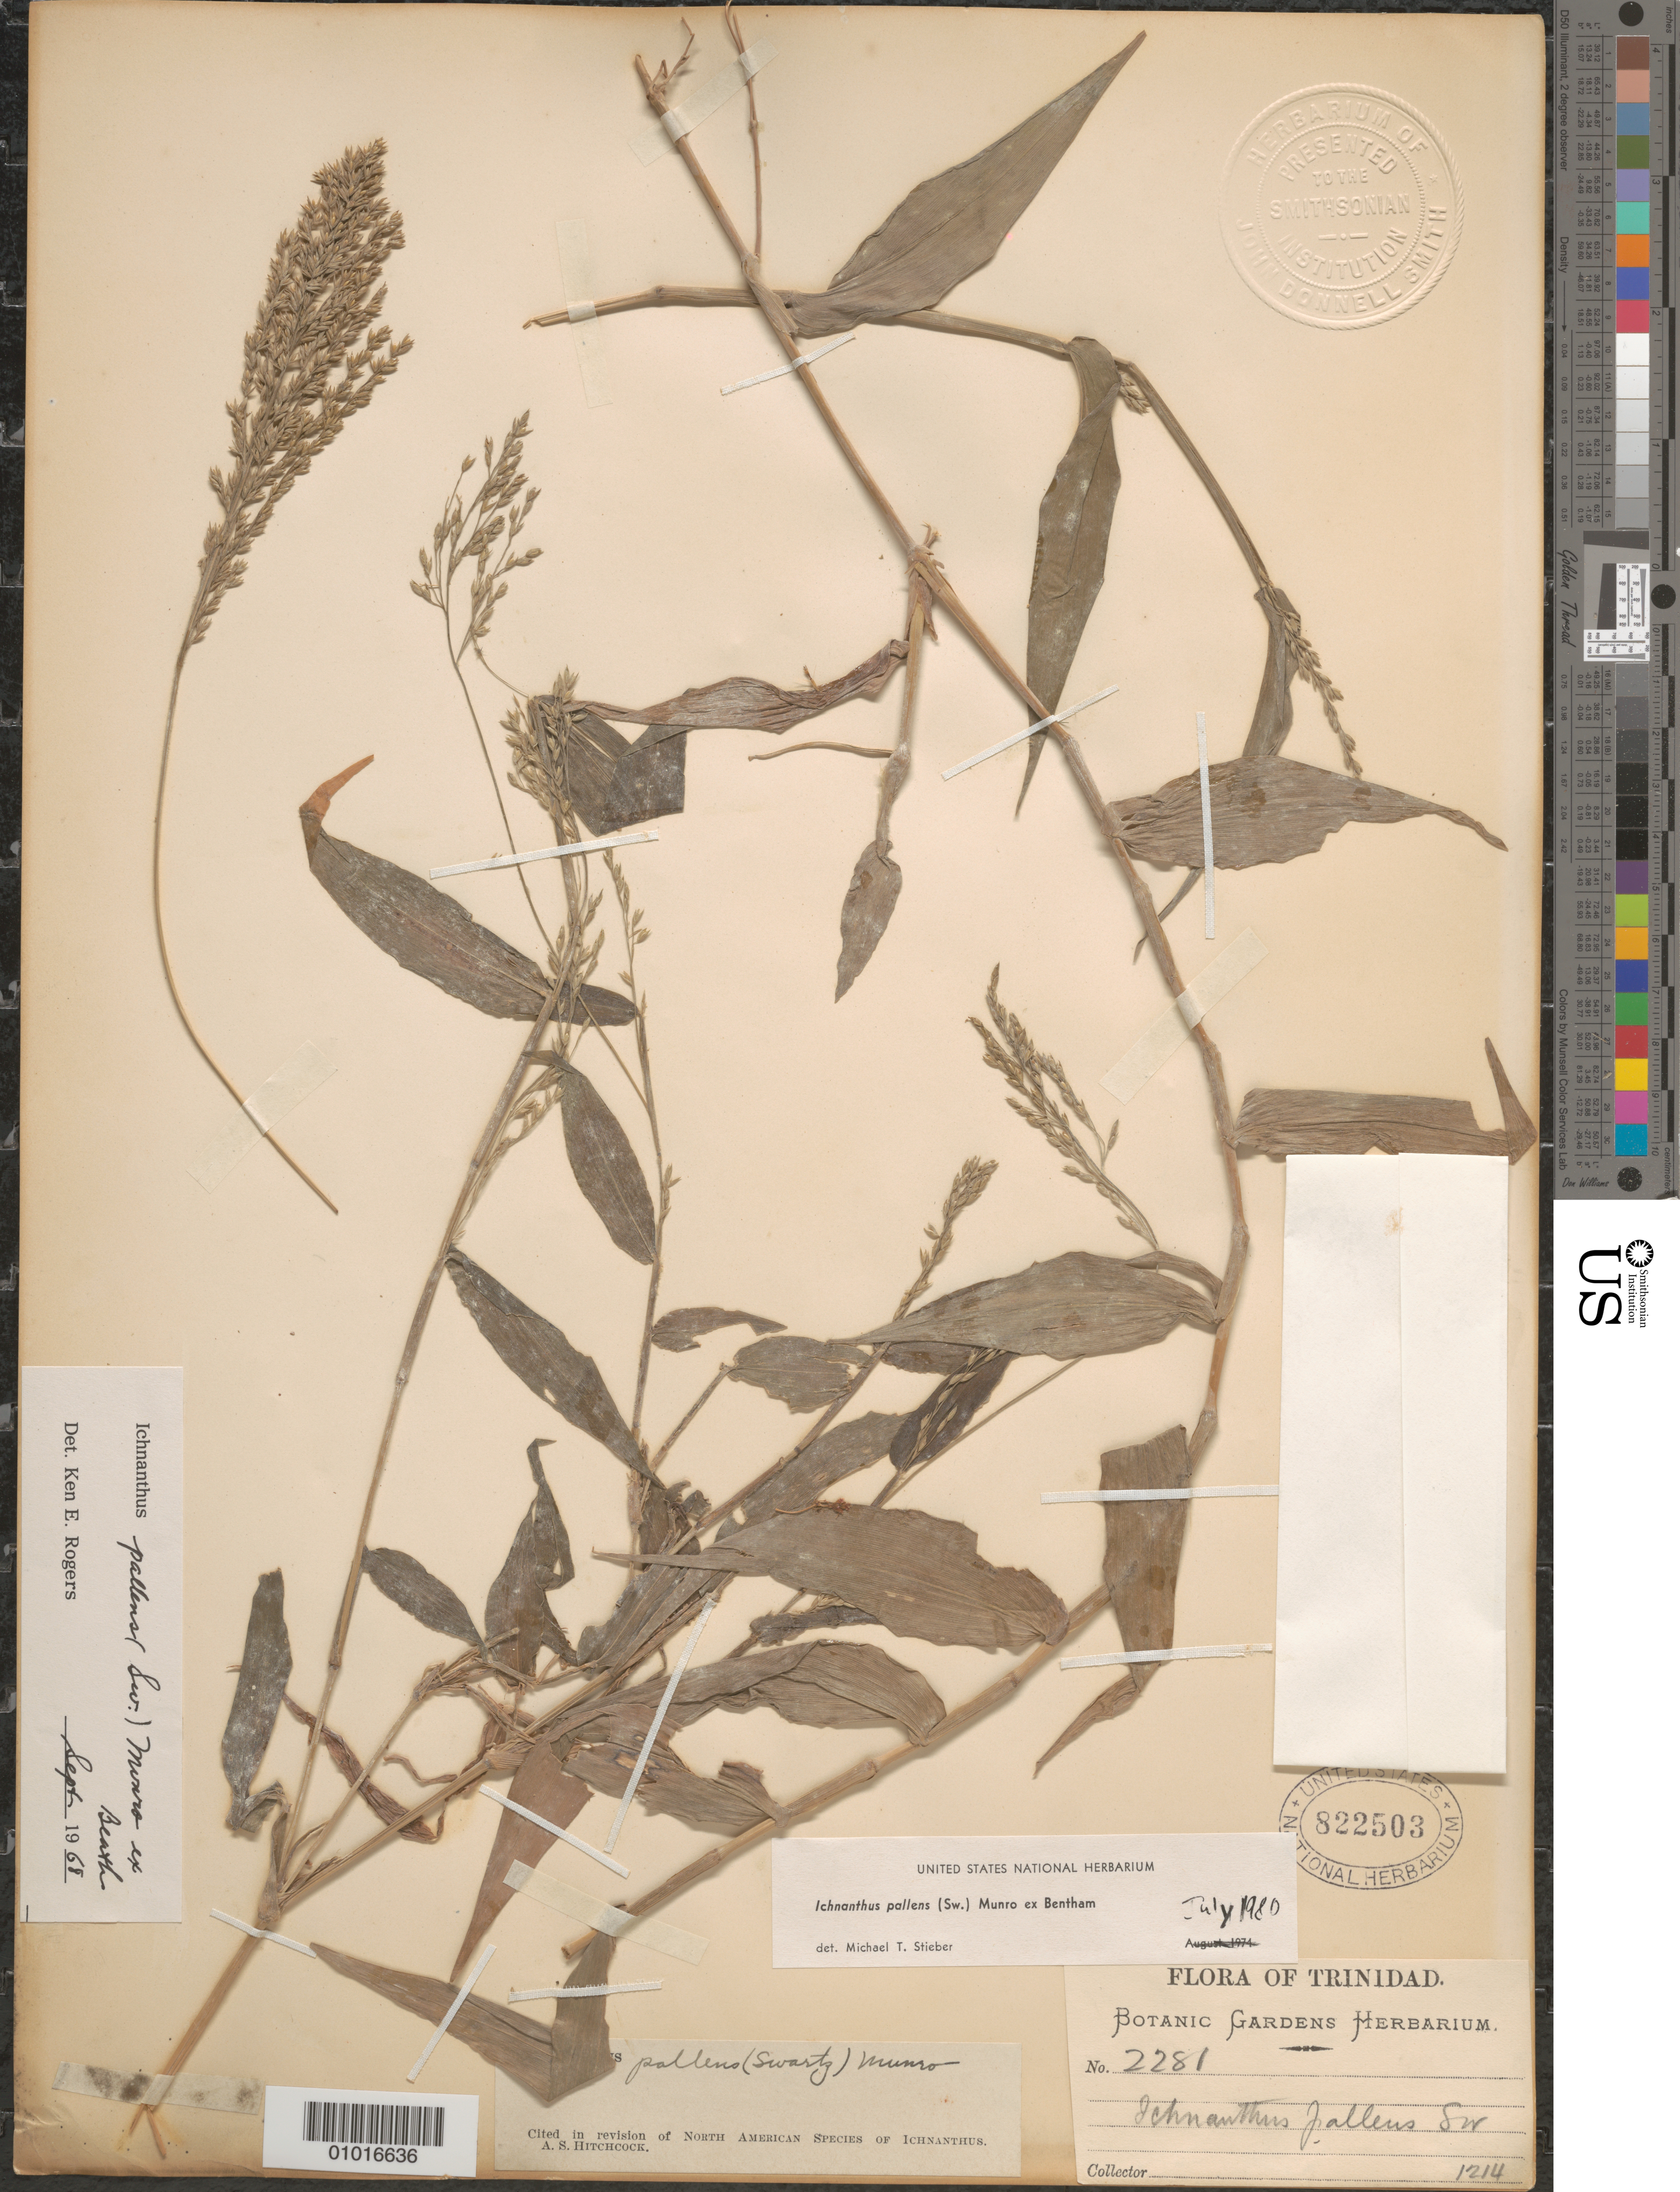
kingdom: Plantae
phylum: Tracheophyta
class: Liliopsida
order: Poales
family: Poaceae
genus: Ichnanthus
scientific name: Ichnanthus pallens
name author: (Sw.) Munro ex Benth.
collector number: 2281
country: Trinidad and Tobago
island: Trinidad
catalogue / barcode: US 822503